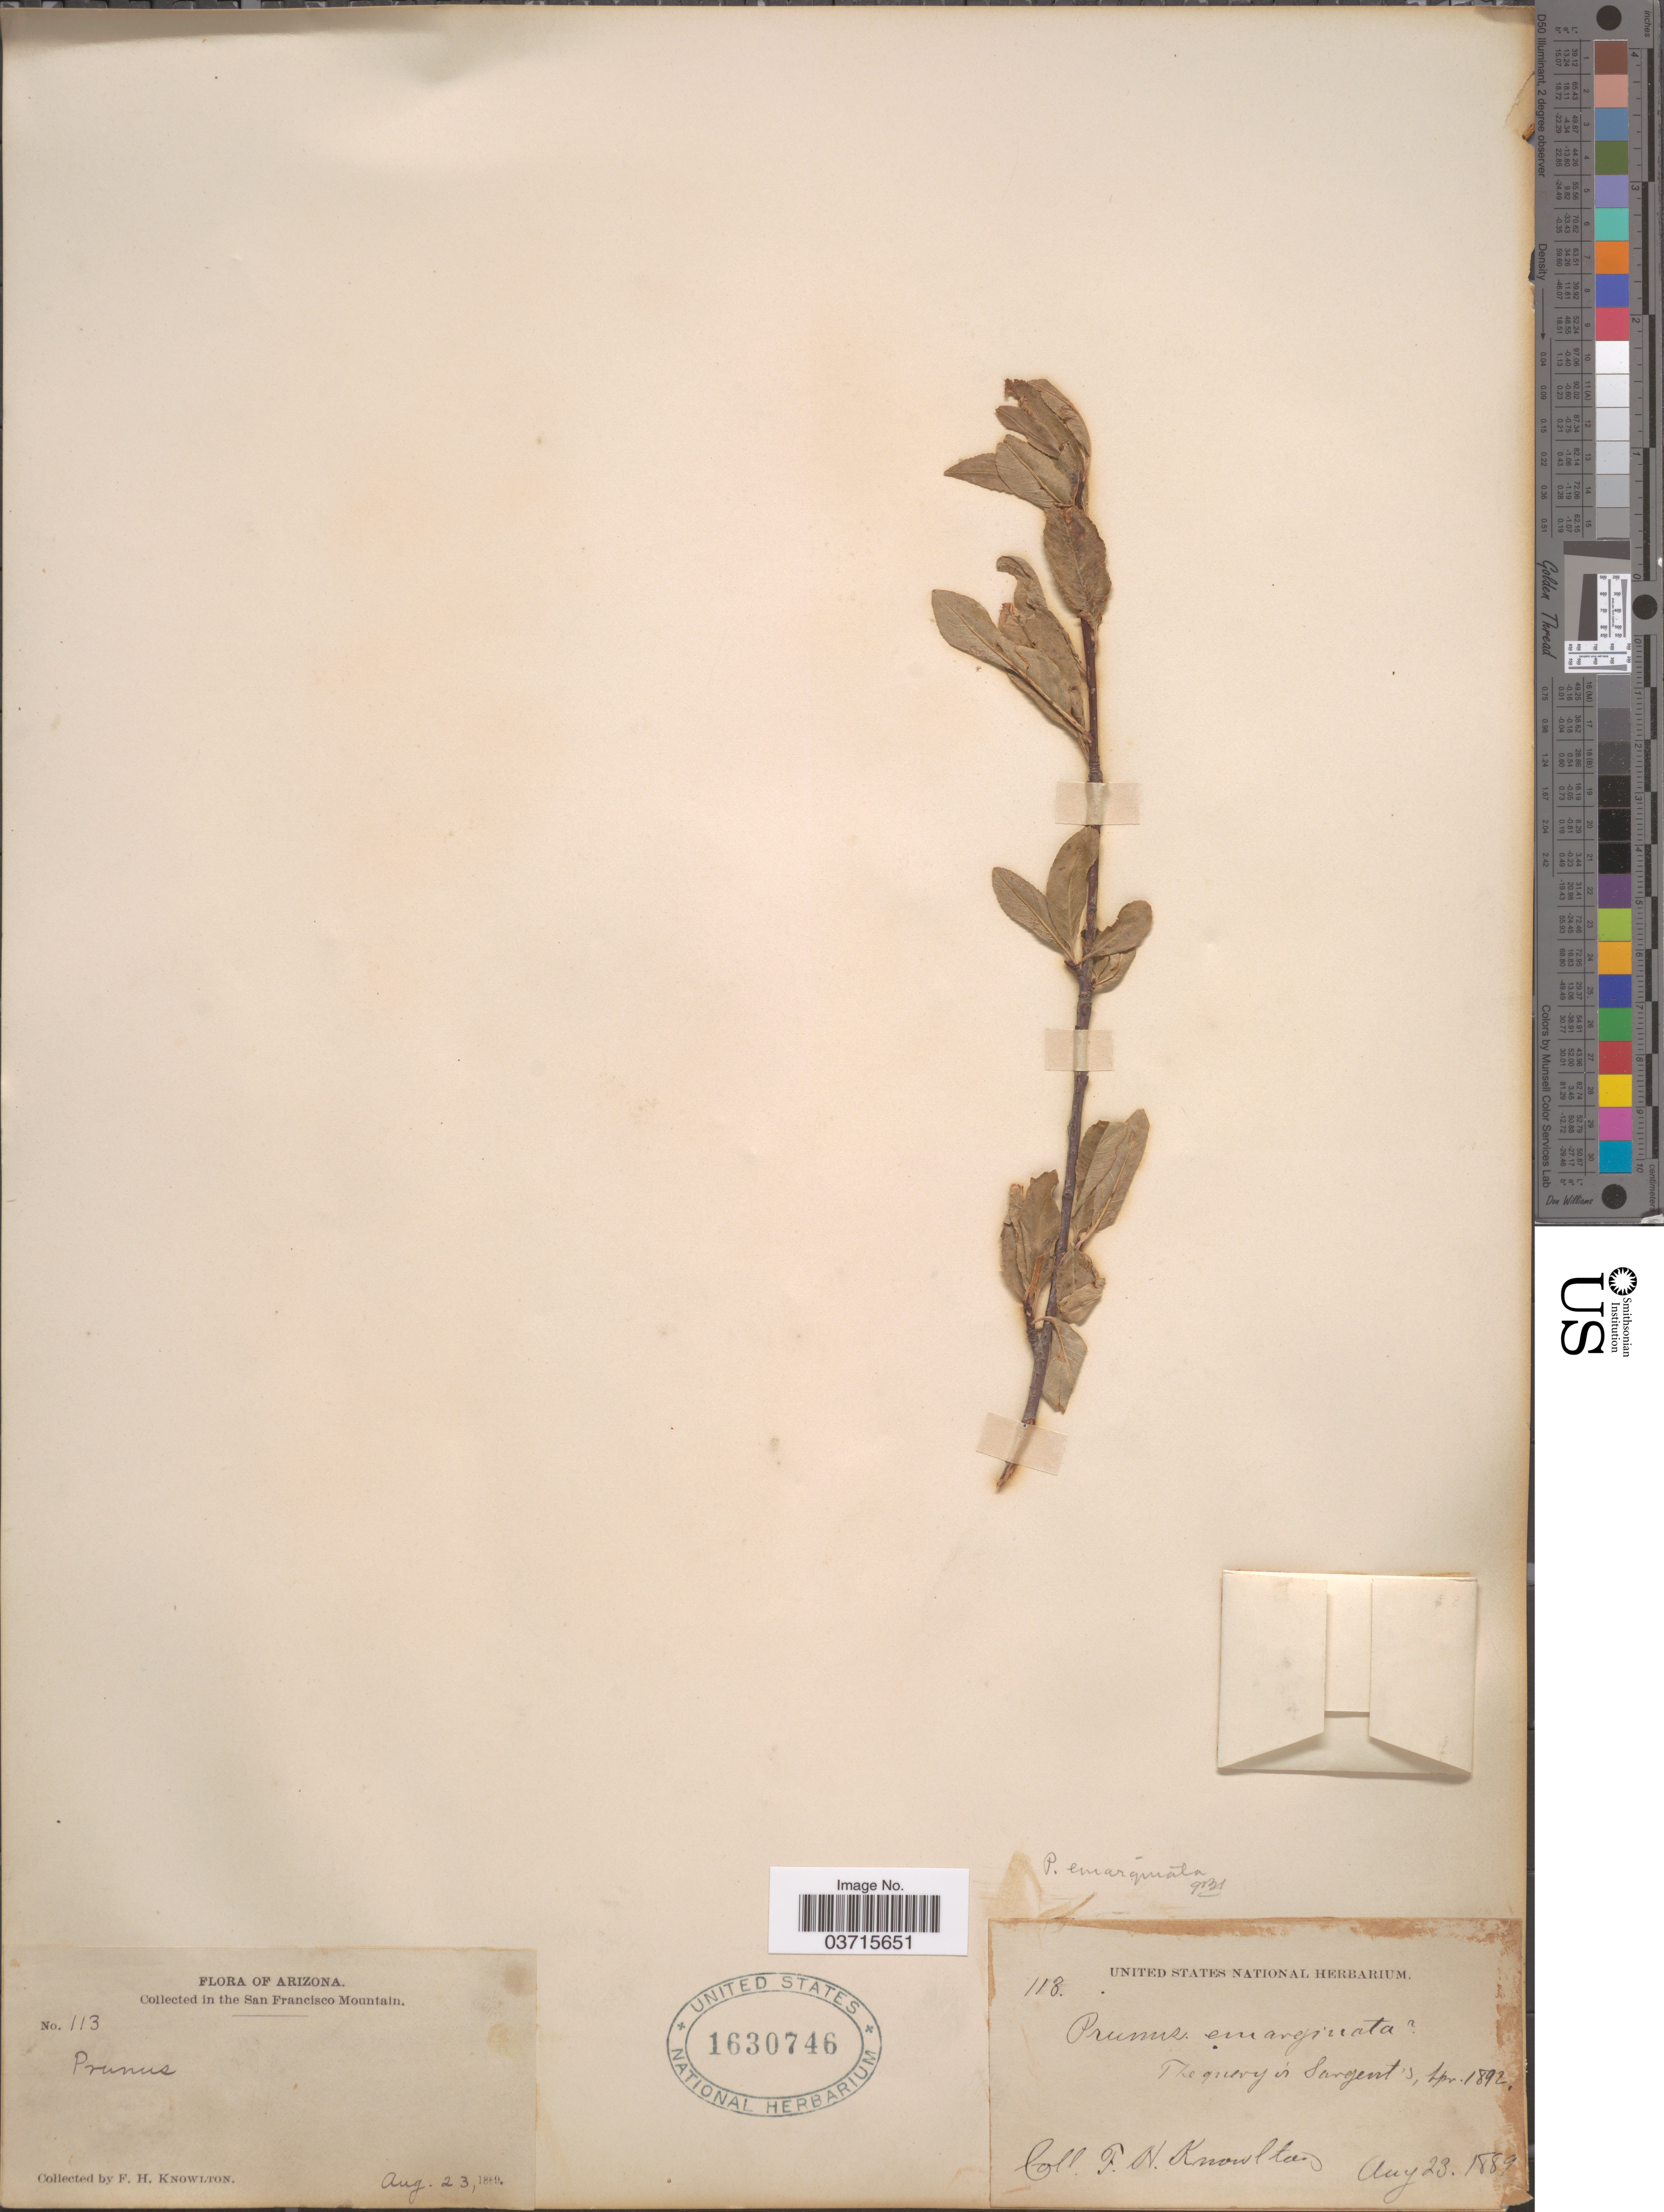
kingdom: Plantae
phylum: Tracheophyta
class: Magnoliopsida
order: Rosales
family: Rosaceae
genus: Prunus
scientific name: Prunus emarginata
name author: (Douglas ex Hook.) Eaton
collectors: F. H. Knowlton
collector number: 113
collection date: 1889-08-23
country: United States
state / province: Arizona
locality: In The San Francisco Mountain.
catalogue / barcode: US 1630746